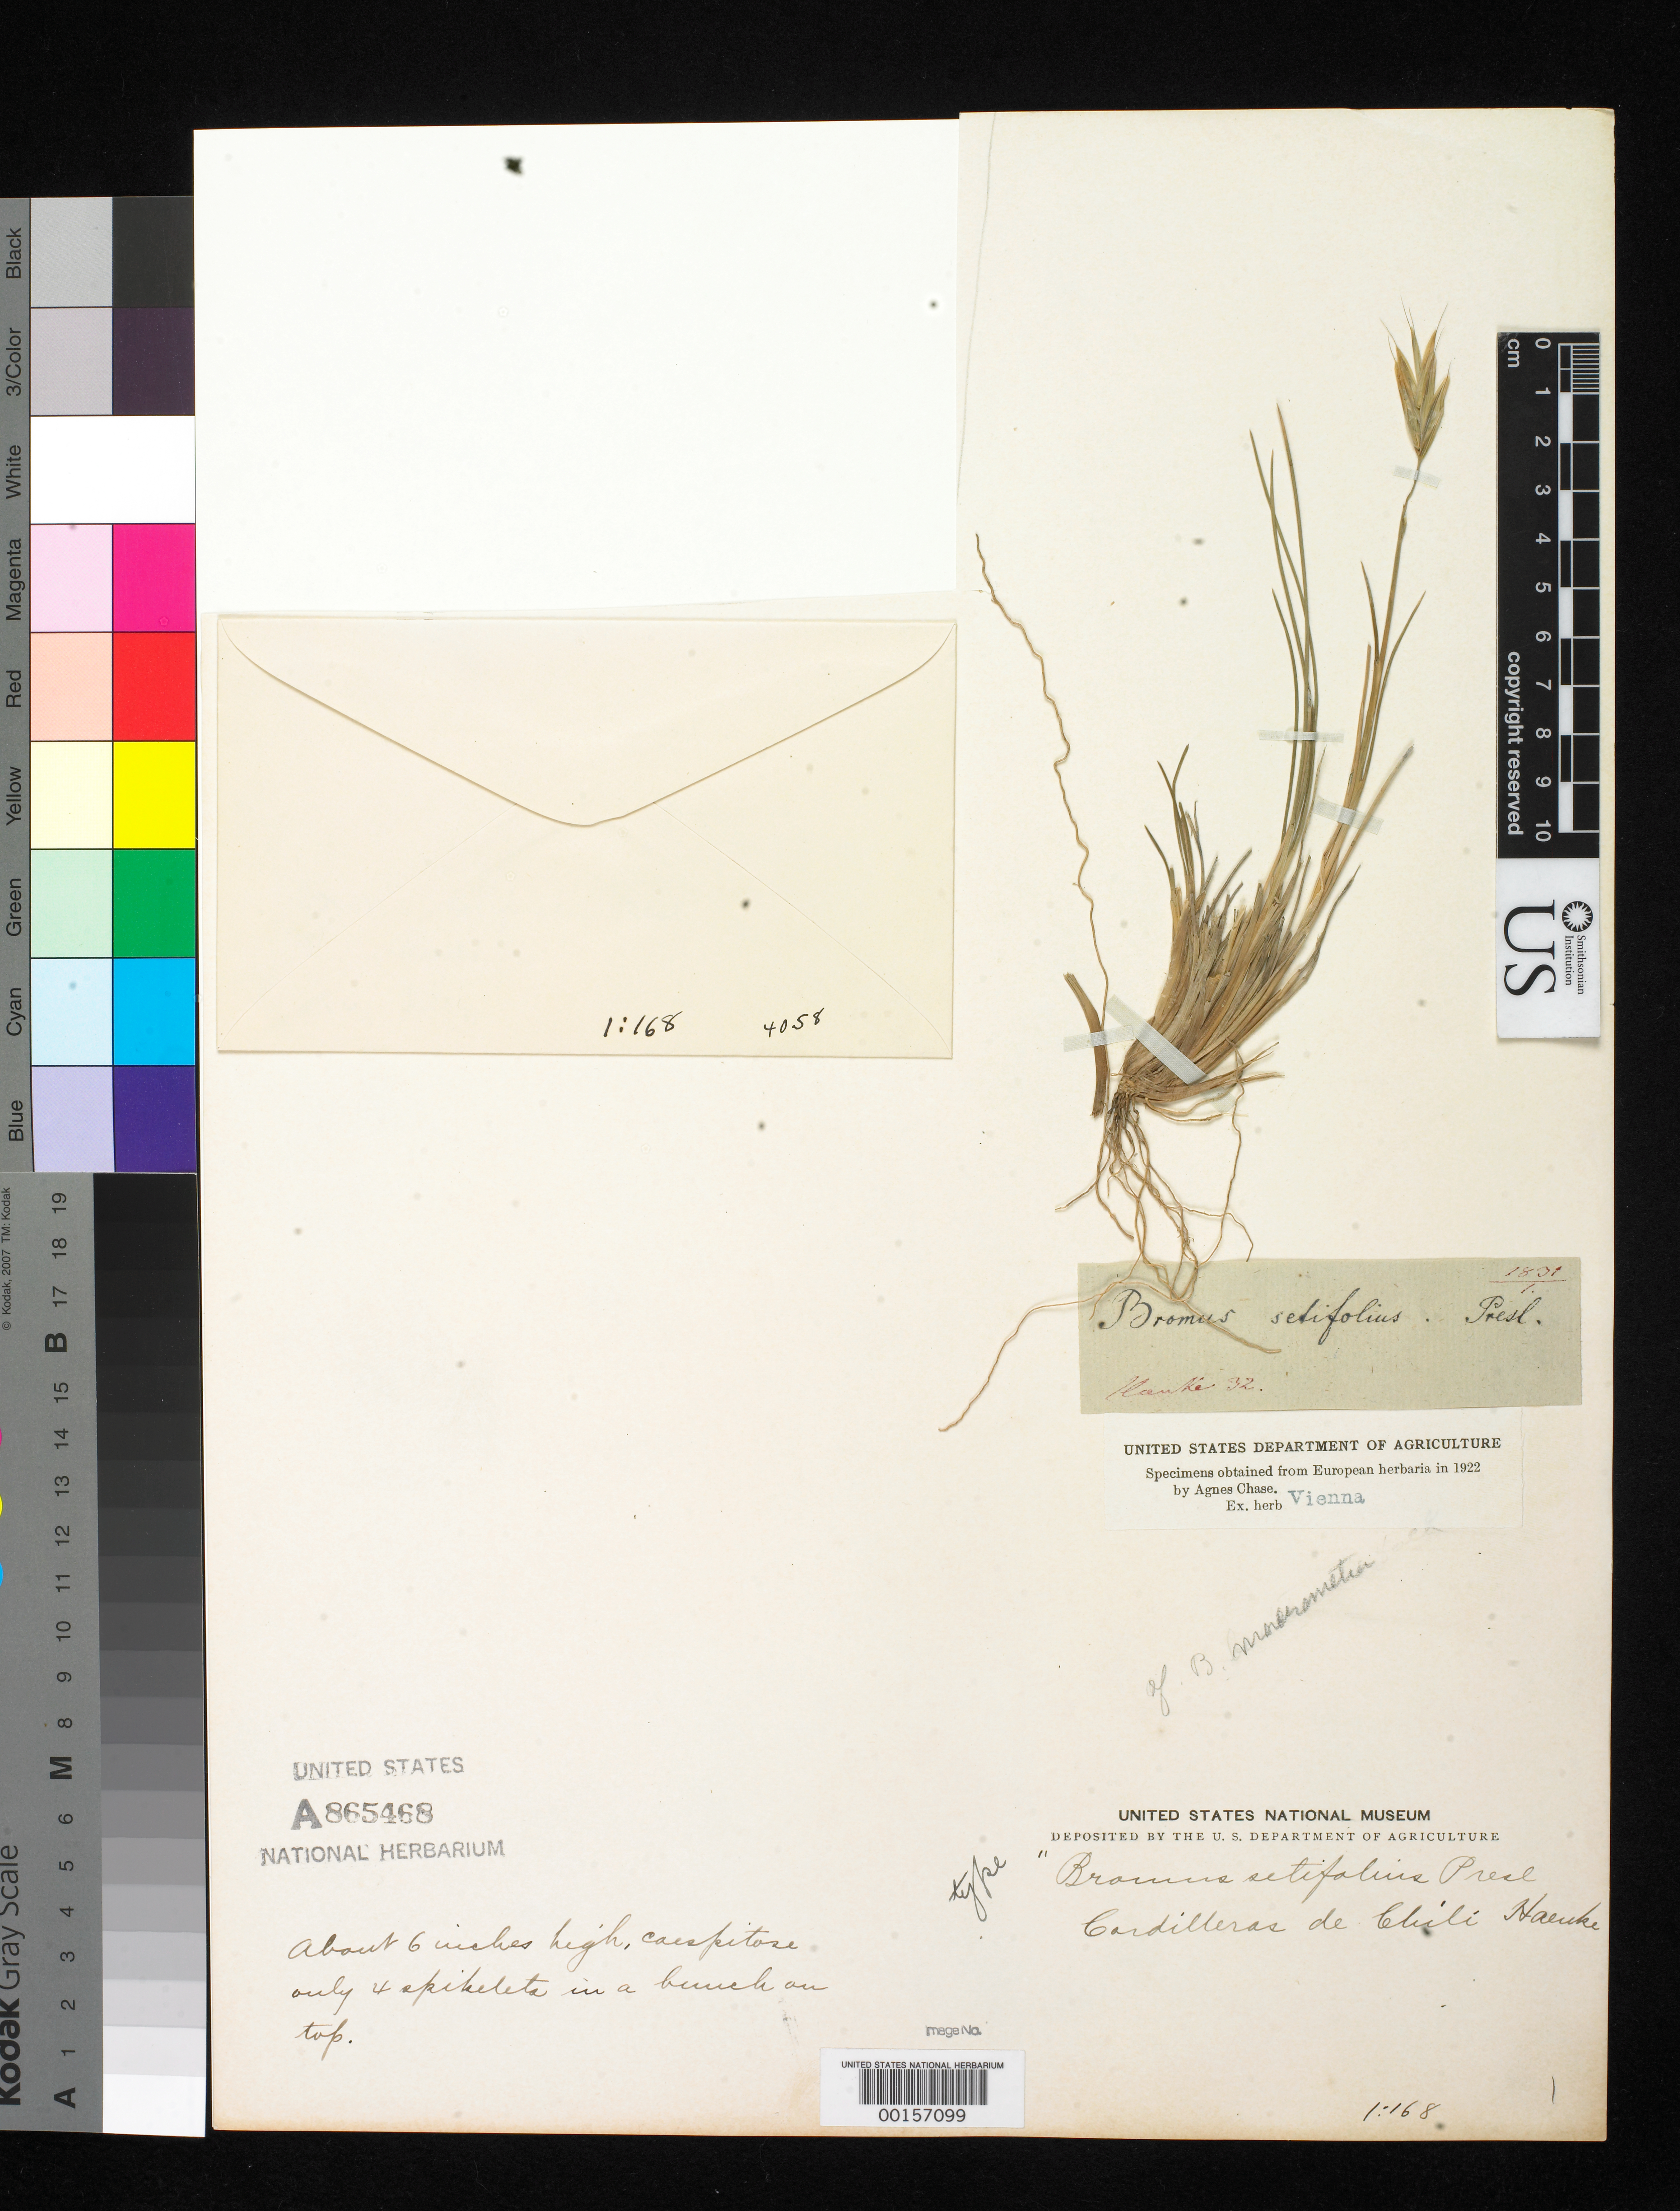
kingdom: Plantae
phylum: Tracheophyta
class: Liliopsida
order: Poales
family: Poaceae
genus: Bromus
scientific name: Bromus setifolius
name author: C. Presl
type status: Type Fragment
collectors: T. P. X. Haenke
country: Mexico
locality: Cordillera de Chili.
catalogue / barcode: US 865468A